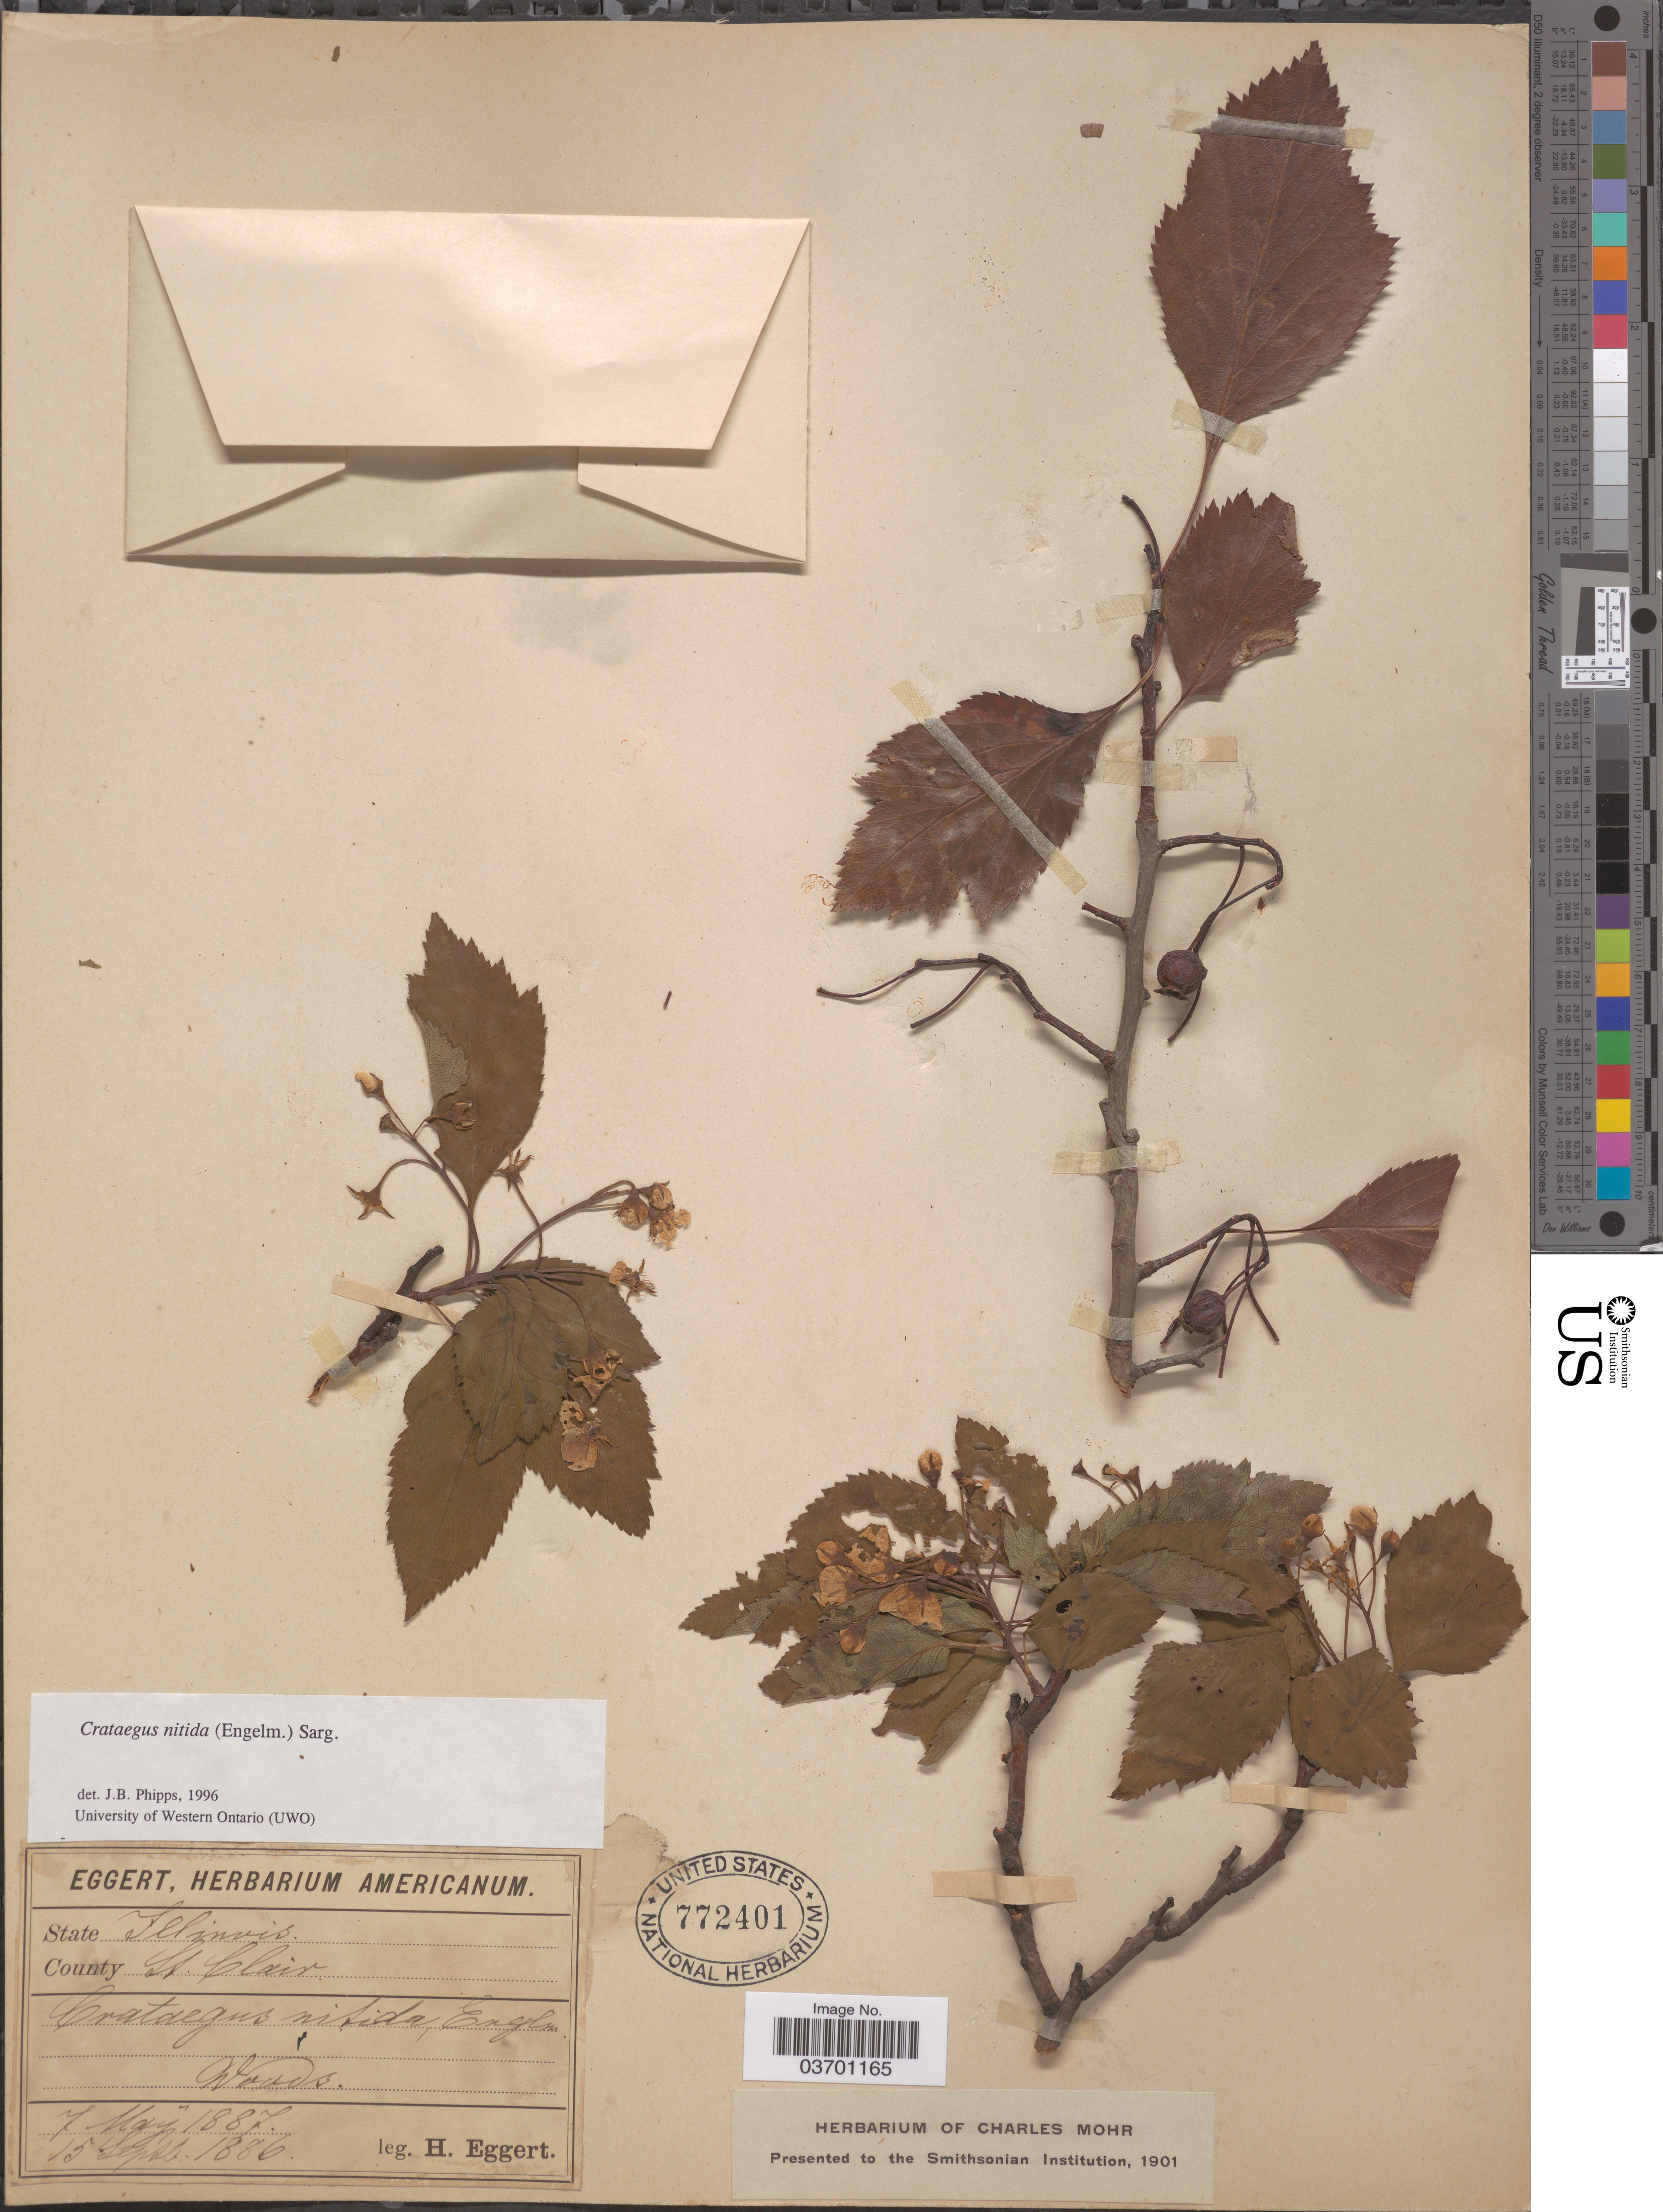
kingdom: Plantae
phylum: Tracheophyta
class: Magnoliopsida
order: Rosales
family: Rosaceae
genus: Crataegus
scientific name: Crataegus nitida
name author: (Engelm. ex Britton & N.E. Br.) Sarg.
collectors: H. Eggert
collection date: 1886-09-15/1887-05-07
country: United States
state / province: Illinois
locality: County St. Clair.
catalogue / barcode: US 772401